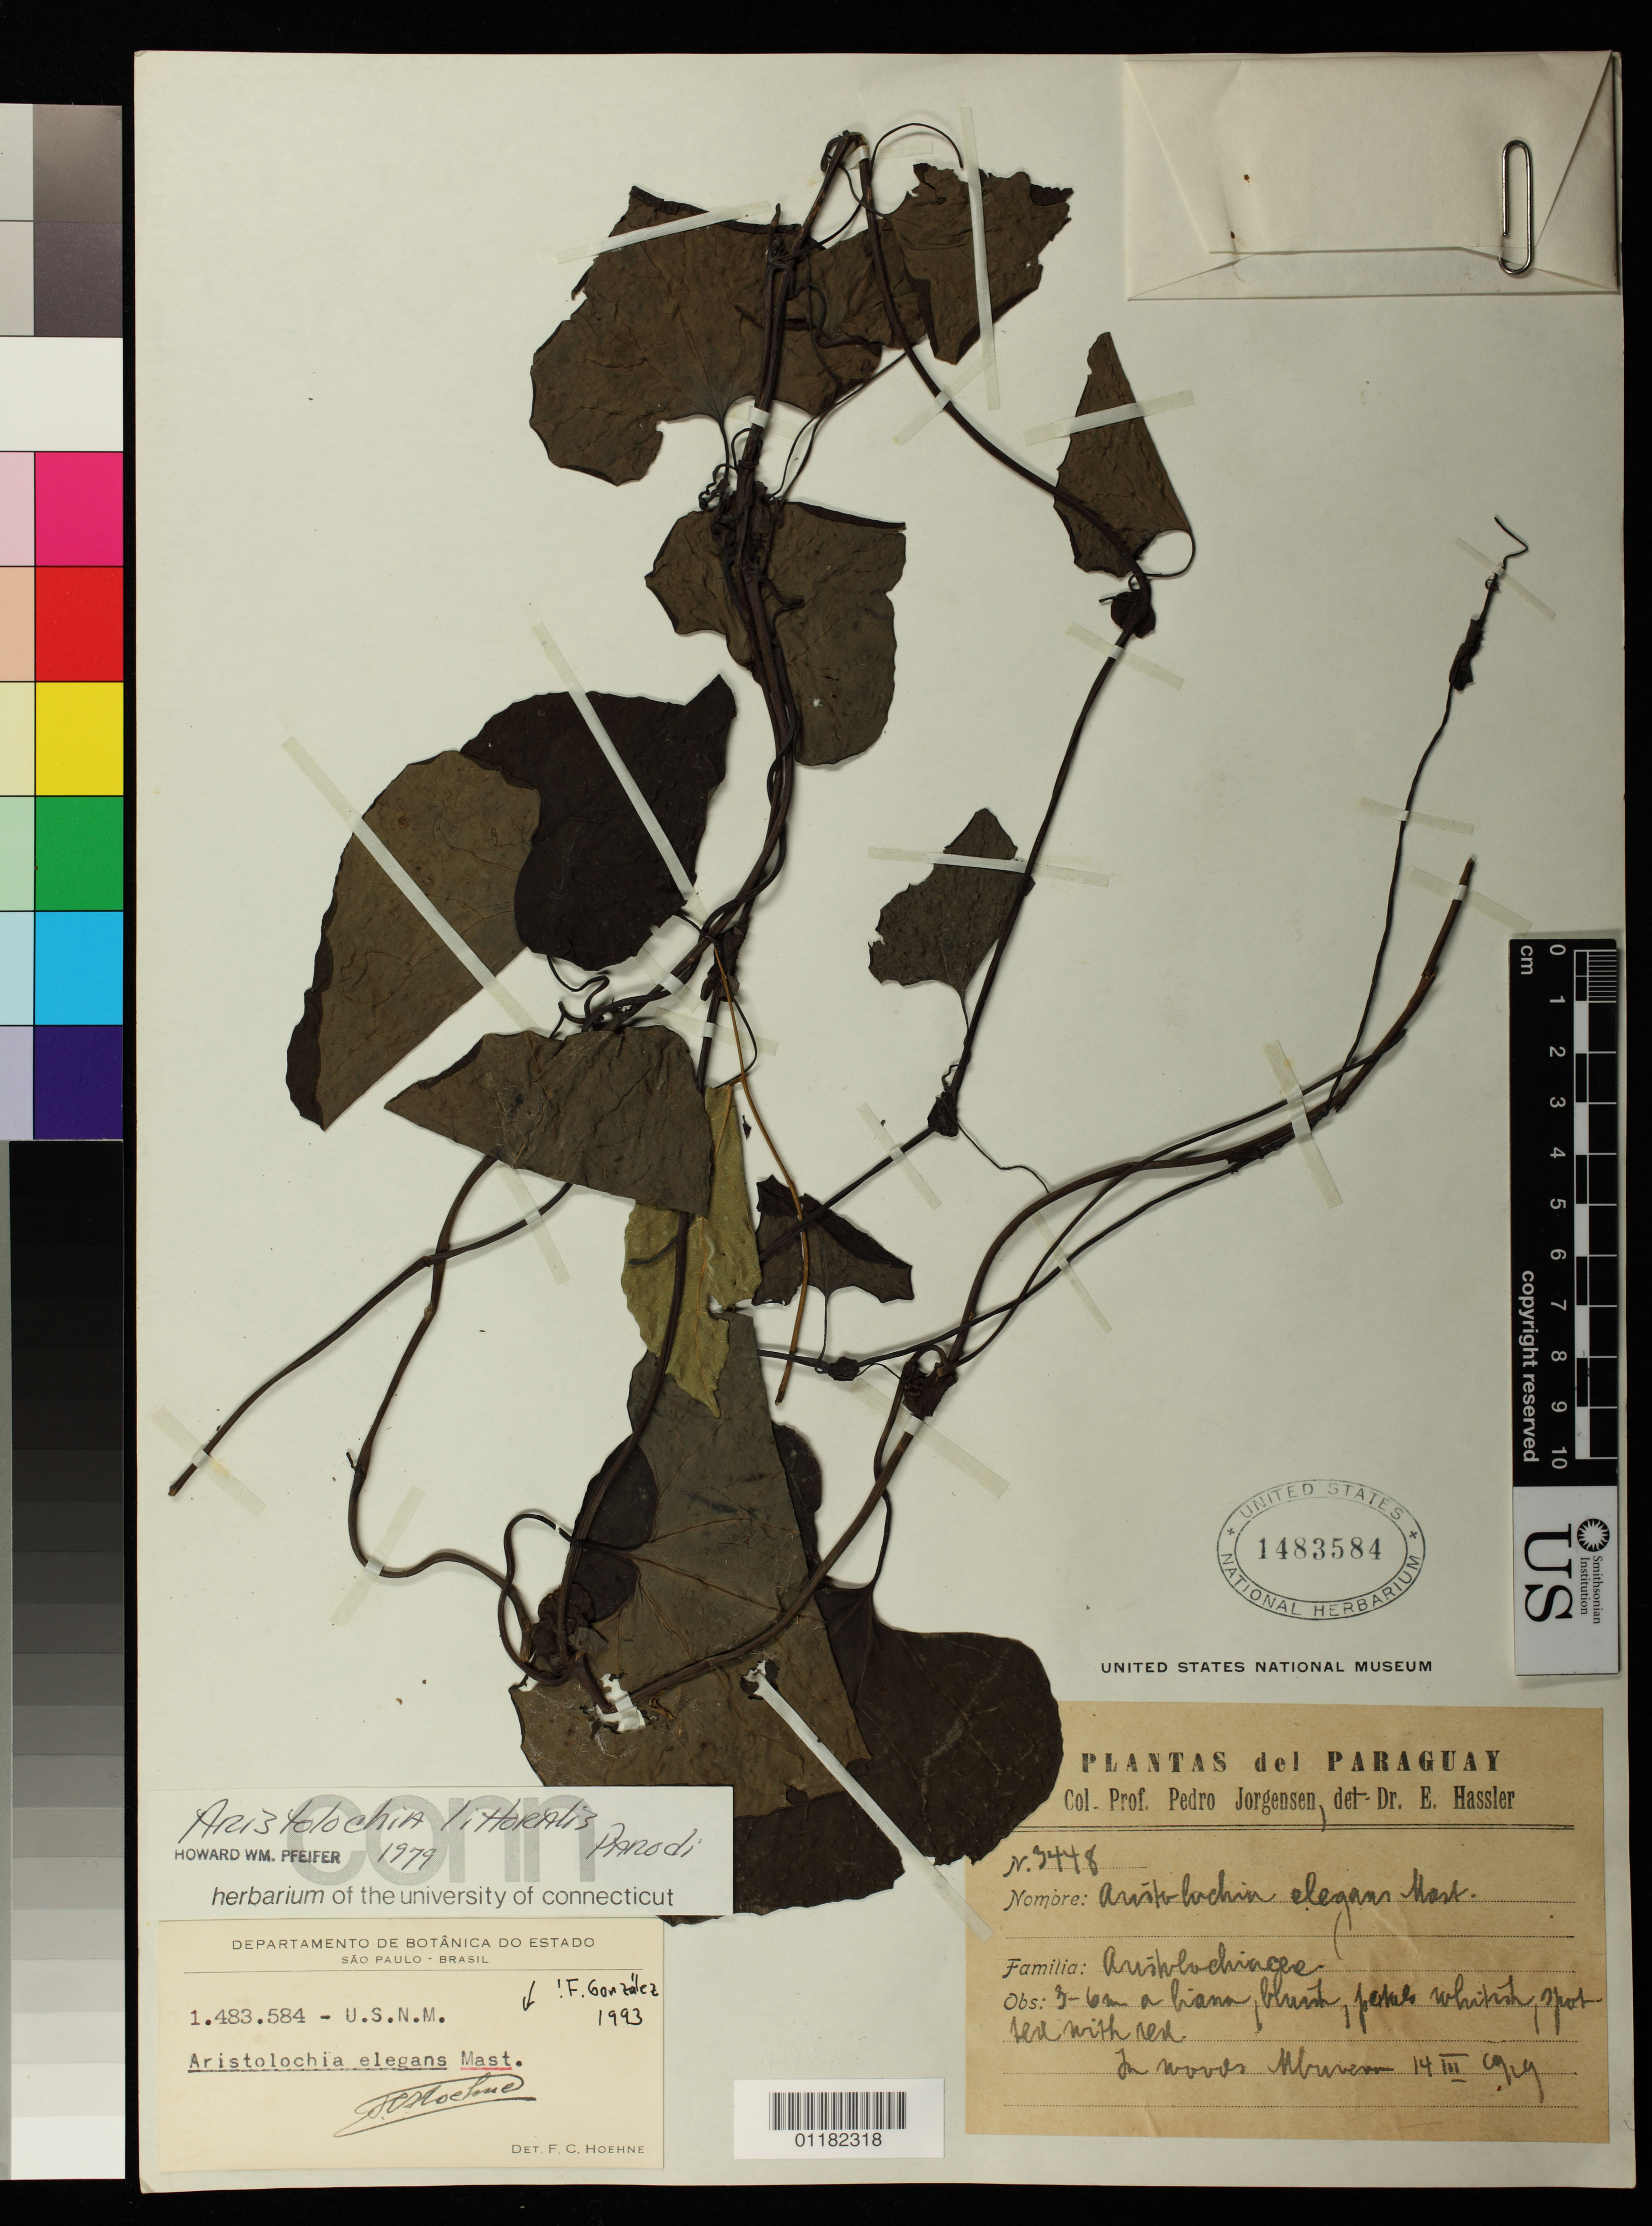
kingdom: Plantae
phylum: Tracheophyta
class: Magnoliopsida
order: Piperales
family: Aristolochiaceae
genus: Aristolochia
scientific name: Aristolochia elegans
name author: Mast.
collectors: P. Jorgensen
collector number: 3448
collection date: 1929-03-14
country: Paraguay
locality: Mbuvevo [interpreted]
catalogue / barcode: US 1483584